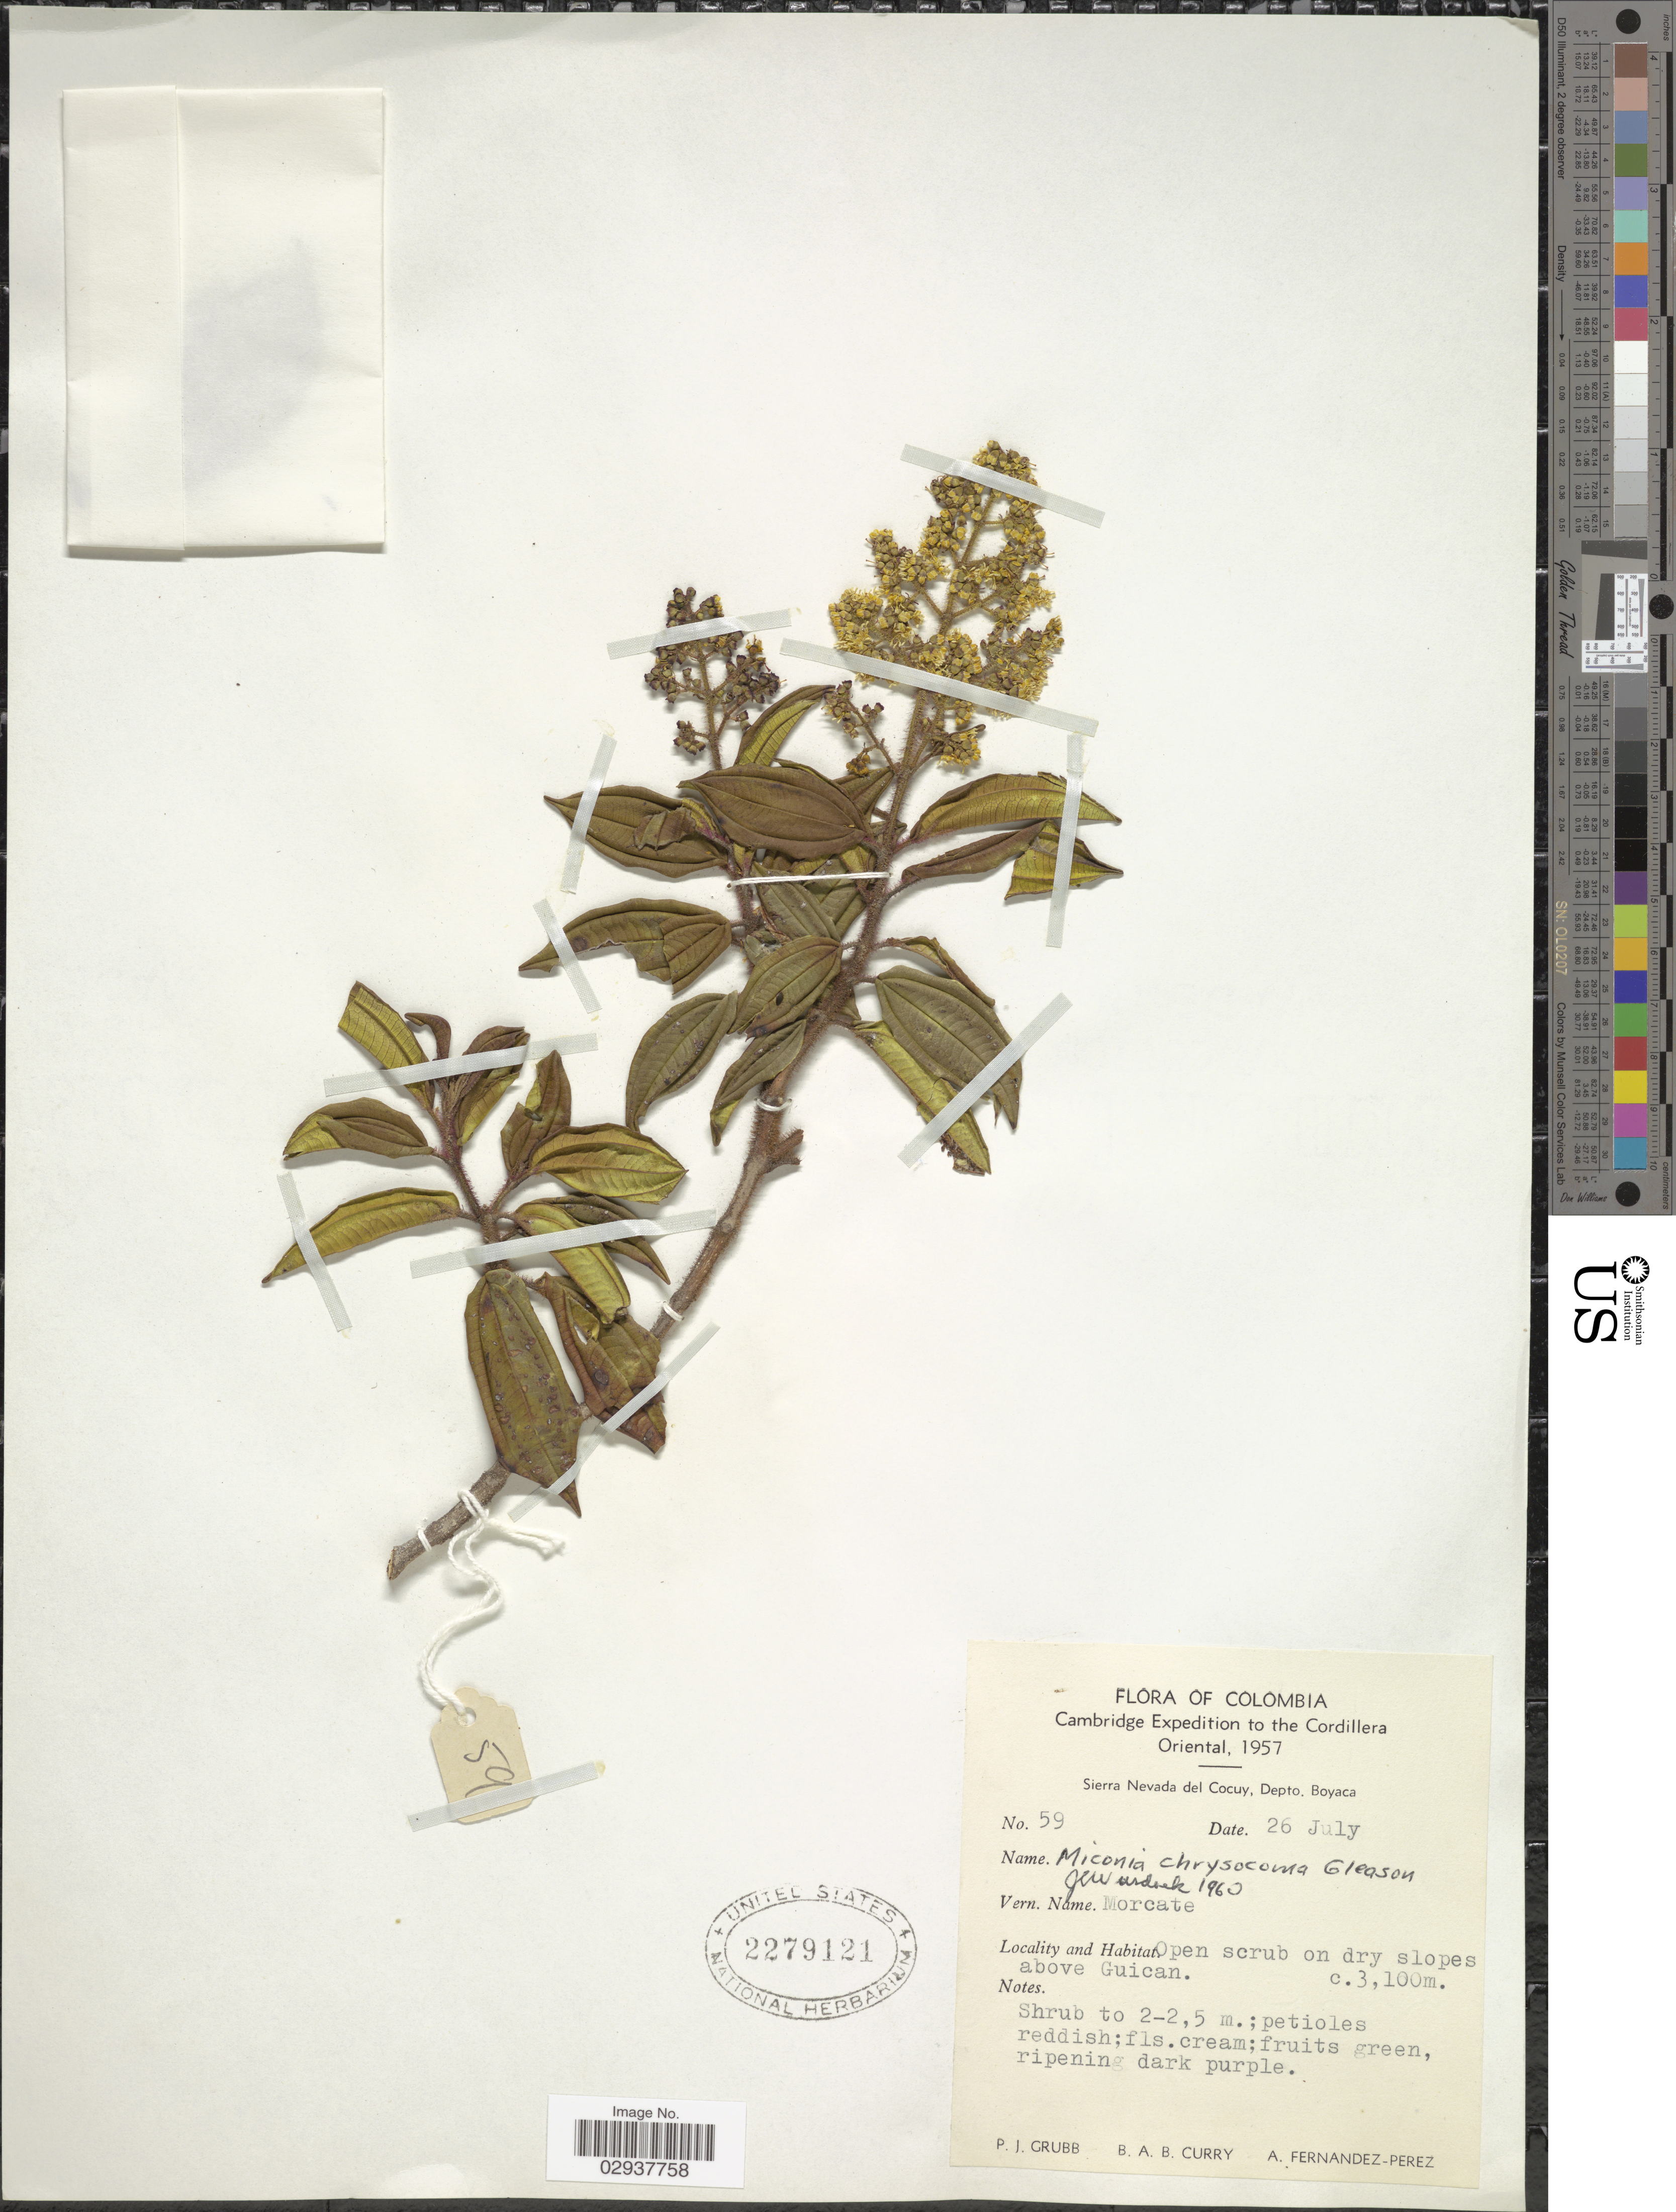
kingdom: Plantae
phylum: Tracheophyta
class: Magnoliopsida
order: Myrtales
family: Melastomataceae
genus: Miconia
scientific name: Miconia chrysocoma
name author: Gleason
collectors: P. J. Grubb, B. A. B. Curry & A. Fernández-Pérez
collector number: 59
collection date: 1957-07-26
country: Colombia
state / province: Boyacá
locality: The Cordillera Oriental. Sierra Nevada del Cocuy, Depto. Boyaca. Open scrub on dry slopes above Guican.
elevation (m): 3100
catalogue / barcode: US 2279121